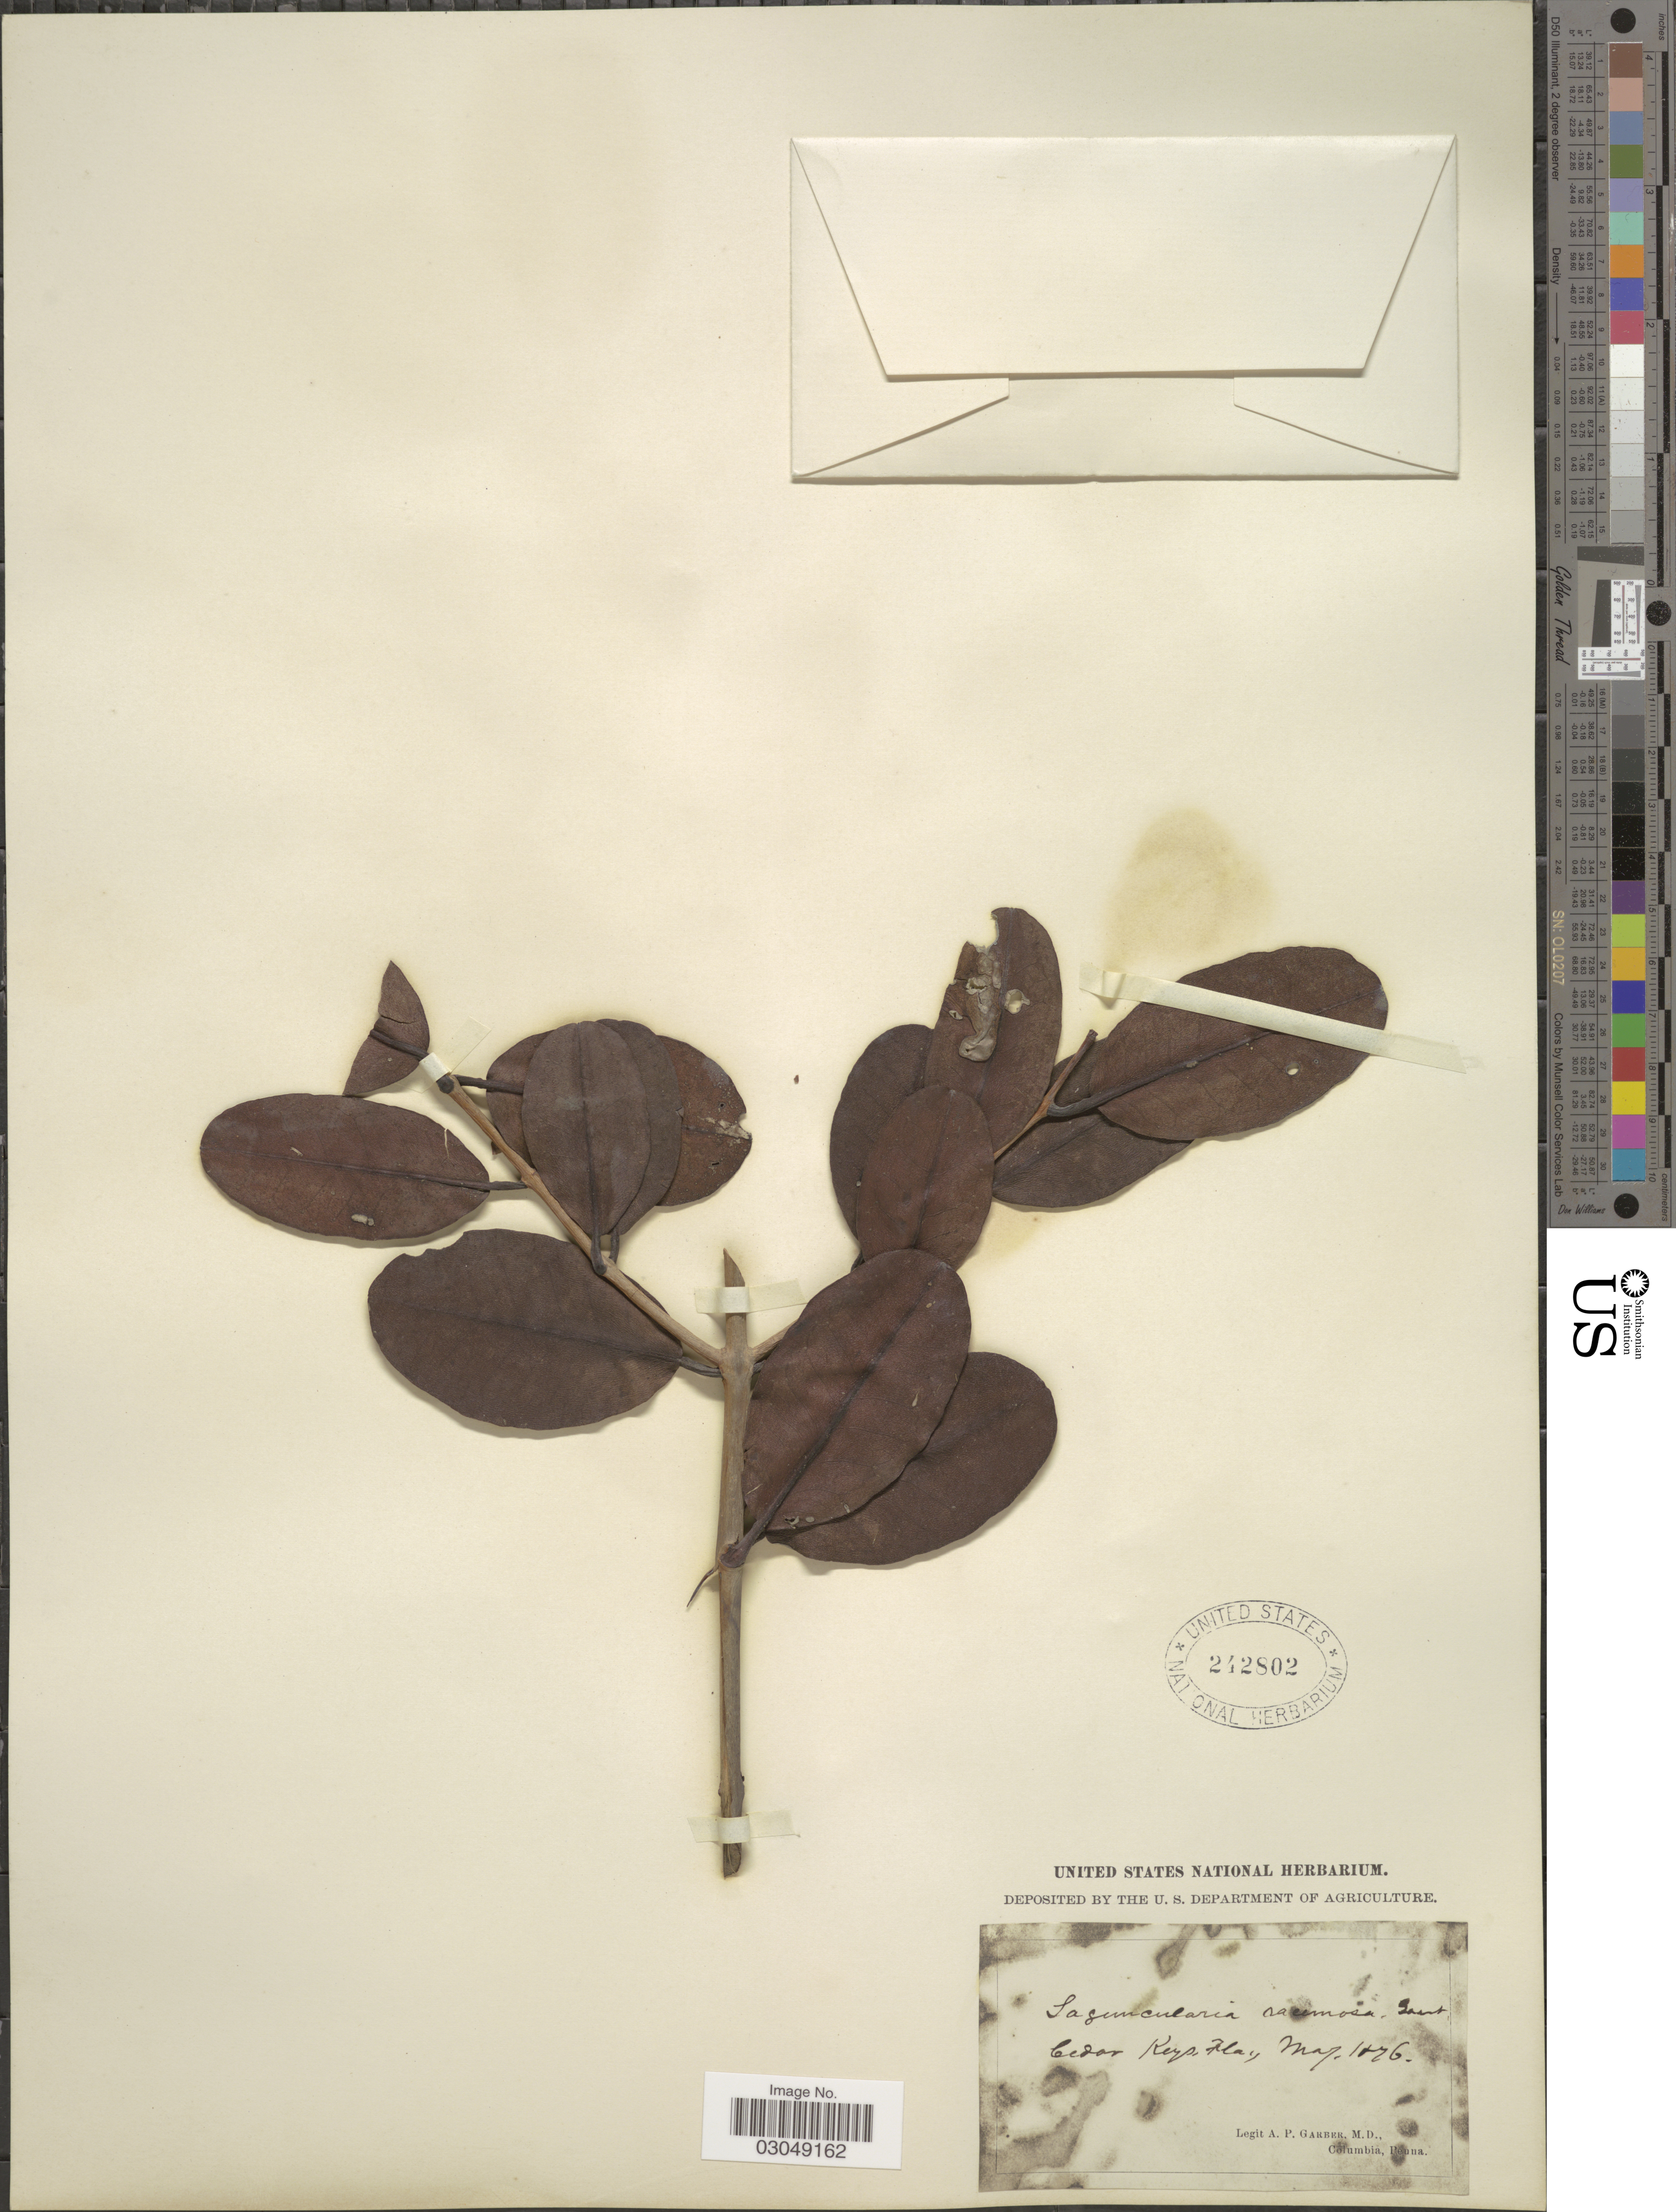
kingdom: Plantae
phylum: Tracheophyta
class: Magnoliopsida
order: Myrtales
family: Combretaceae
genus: Laguncularia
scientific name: Laguncularia racemosa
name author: (L.) C.F. Gaertn.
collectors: A. P. Garber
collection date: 1876-05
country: United States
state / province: Florida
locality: Cedar Keys, Fla.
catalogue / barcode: US 242802